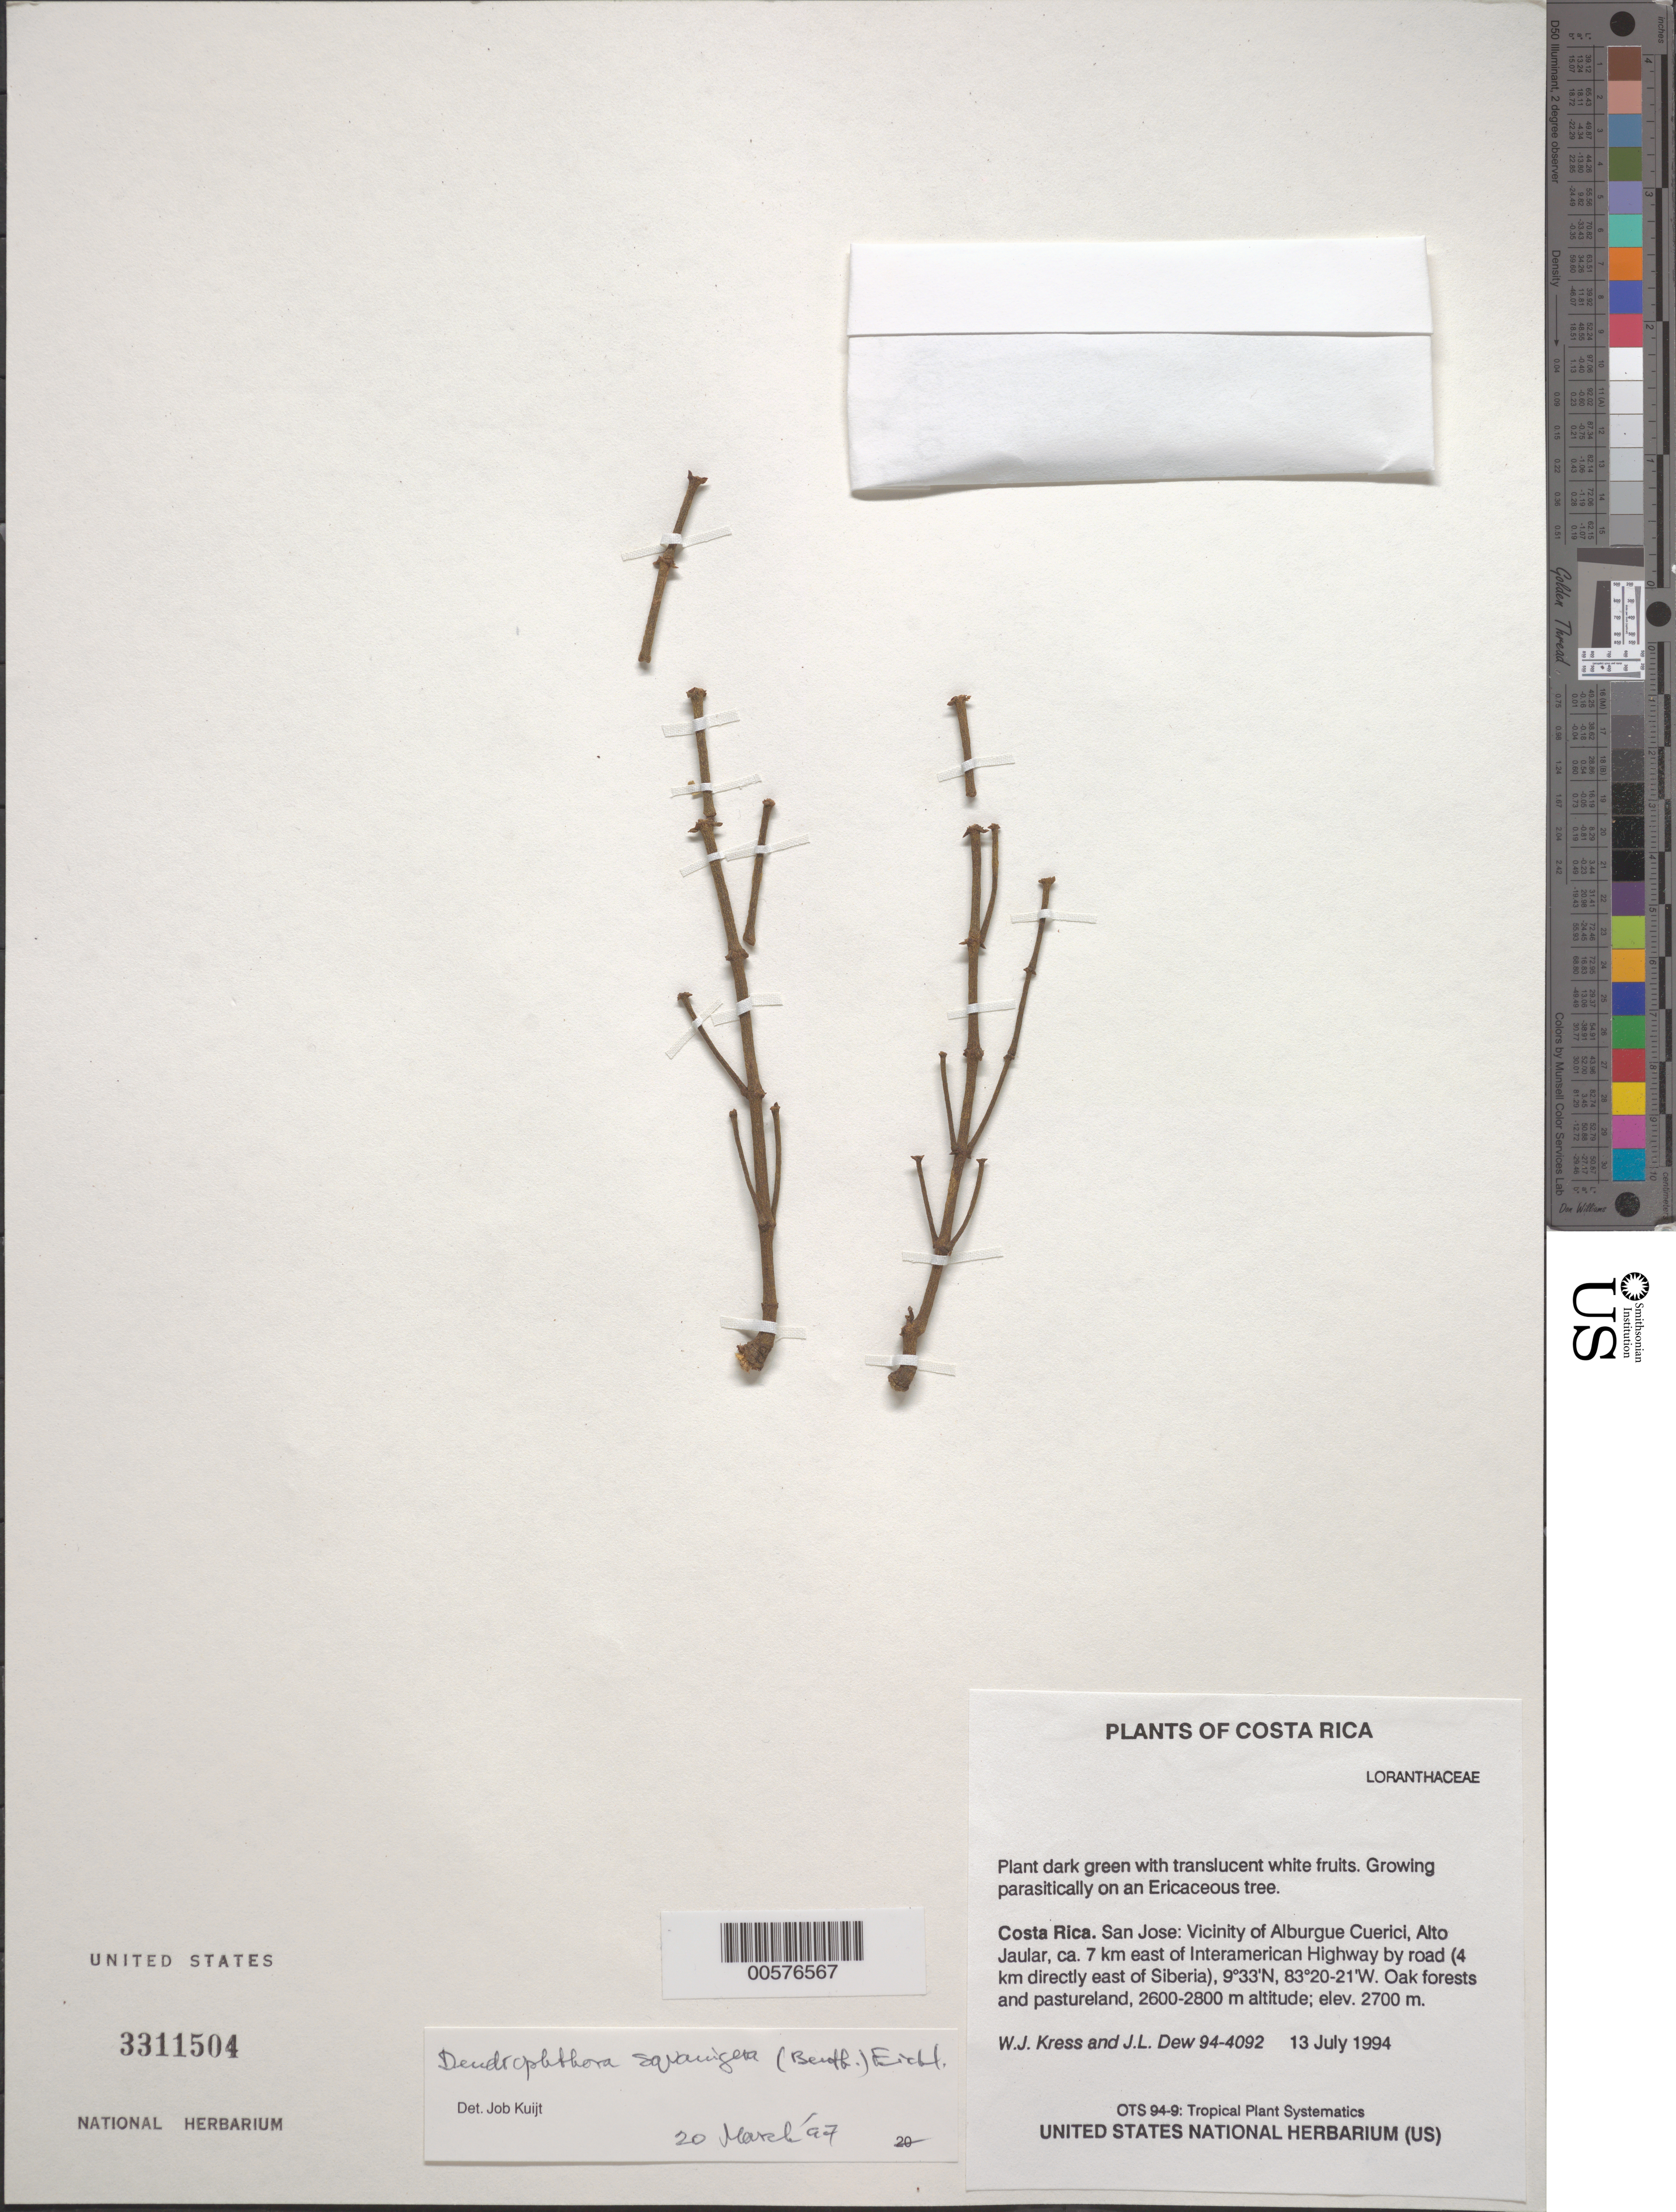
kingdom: Plantae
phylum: Tracheophyta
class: Magnoliopsida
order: Santalales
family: Viscaceae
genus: Dendrophthora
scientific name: Dendrophthora squamigera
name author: (Benth.) Kuntze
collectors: W. J. Kress & J. L. Dew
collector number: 94-4092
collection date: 1994-07-13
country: Costa Rica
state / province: San Jose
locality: Vicinity of Alburgue Cuerici, Alto Jaular, ca. 7 km East of Interamerican Highway by road (4km directly East of Siberia. Oak forests and pastureland,2600-2800 m altitude.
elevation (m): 2700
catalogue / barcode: US 3311504